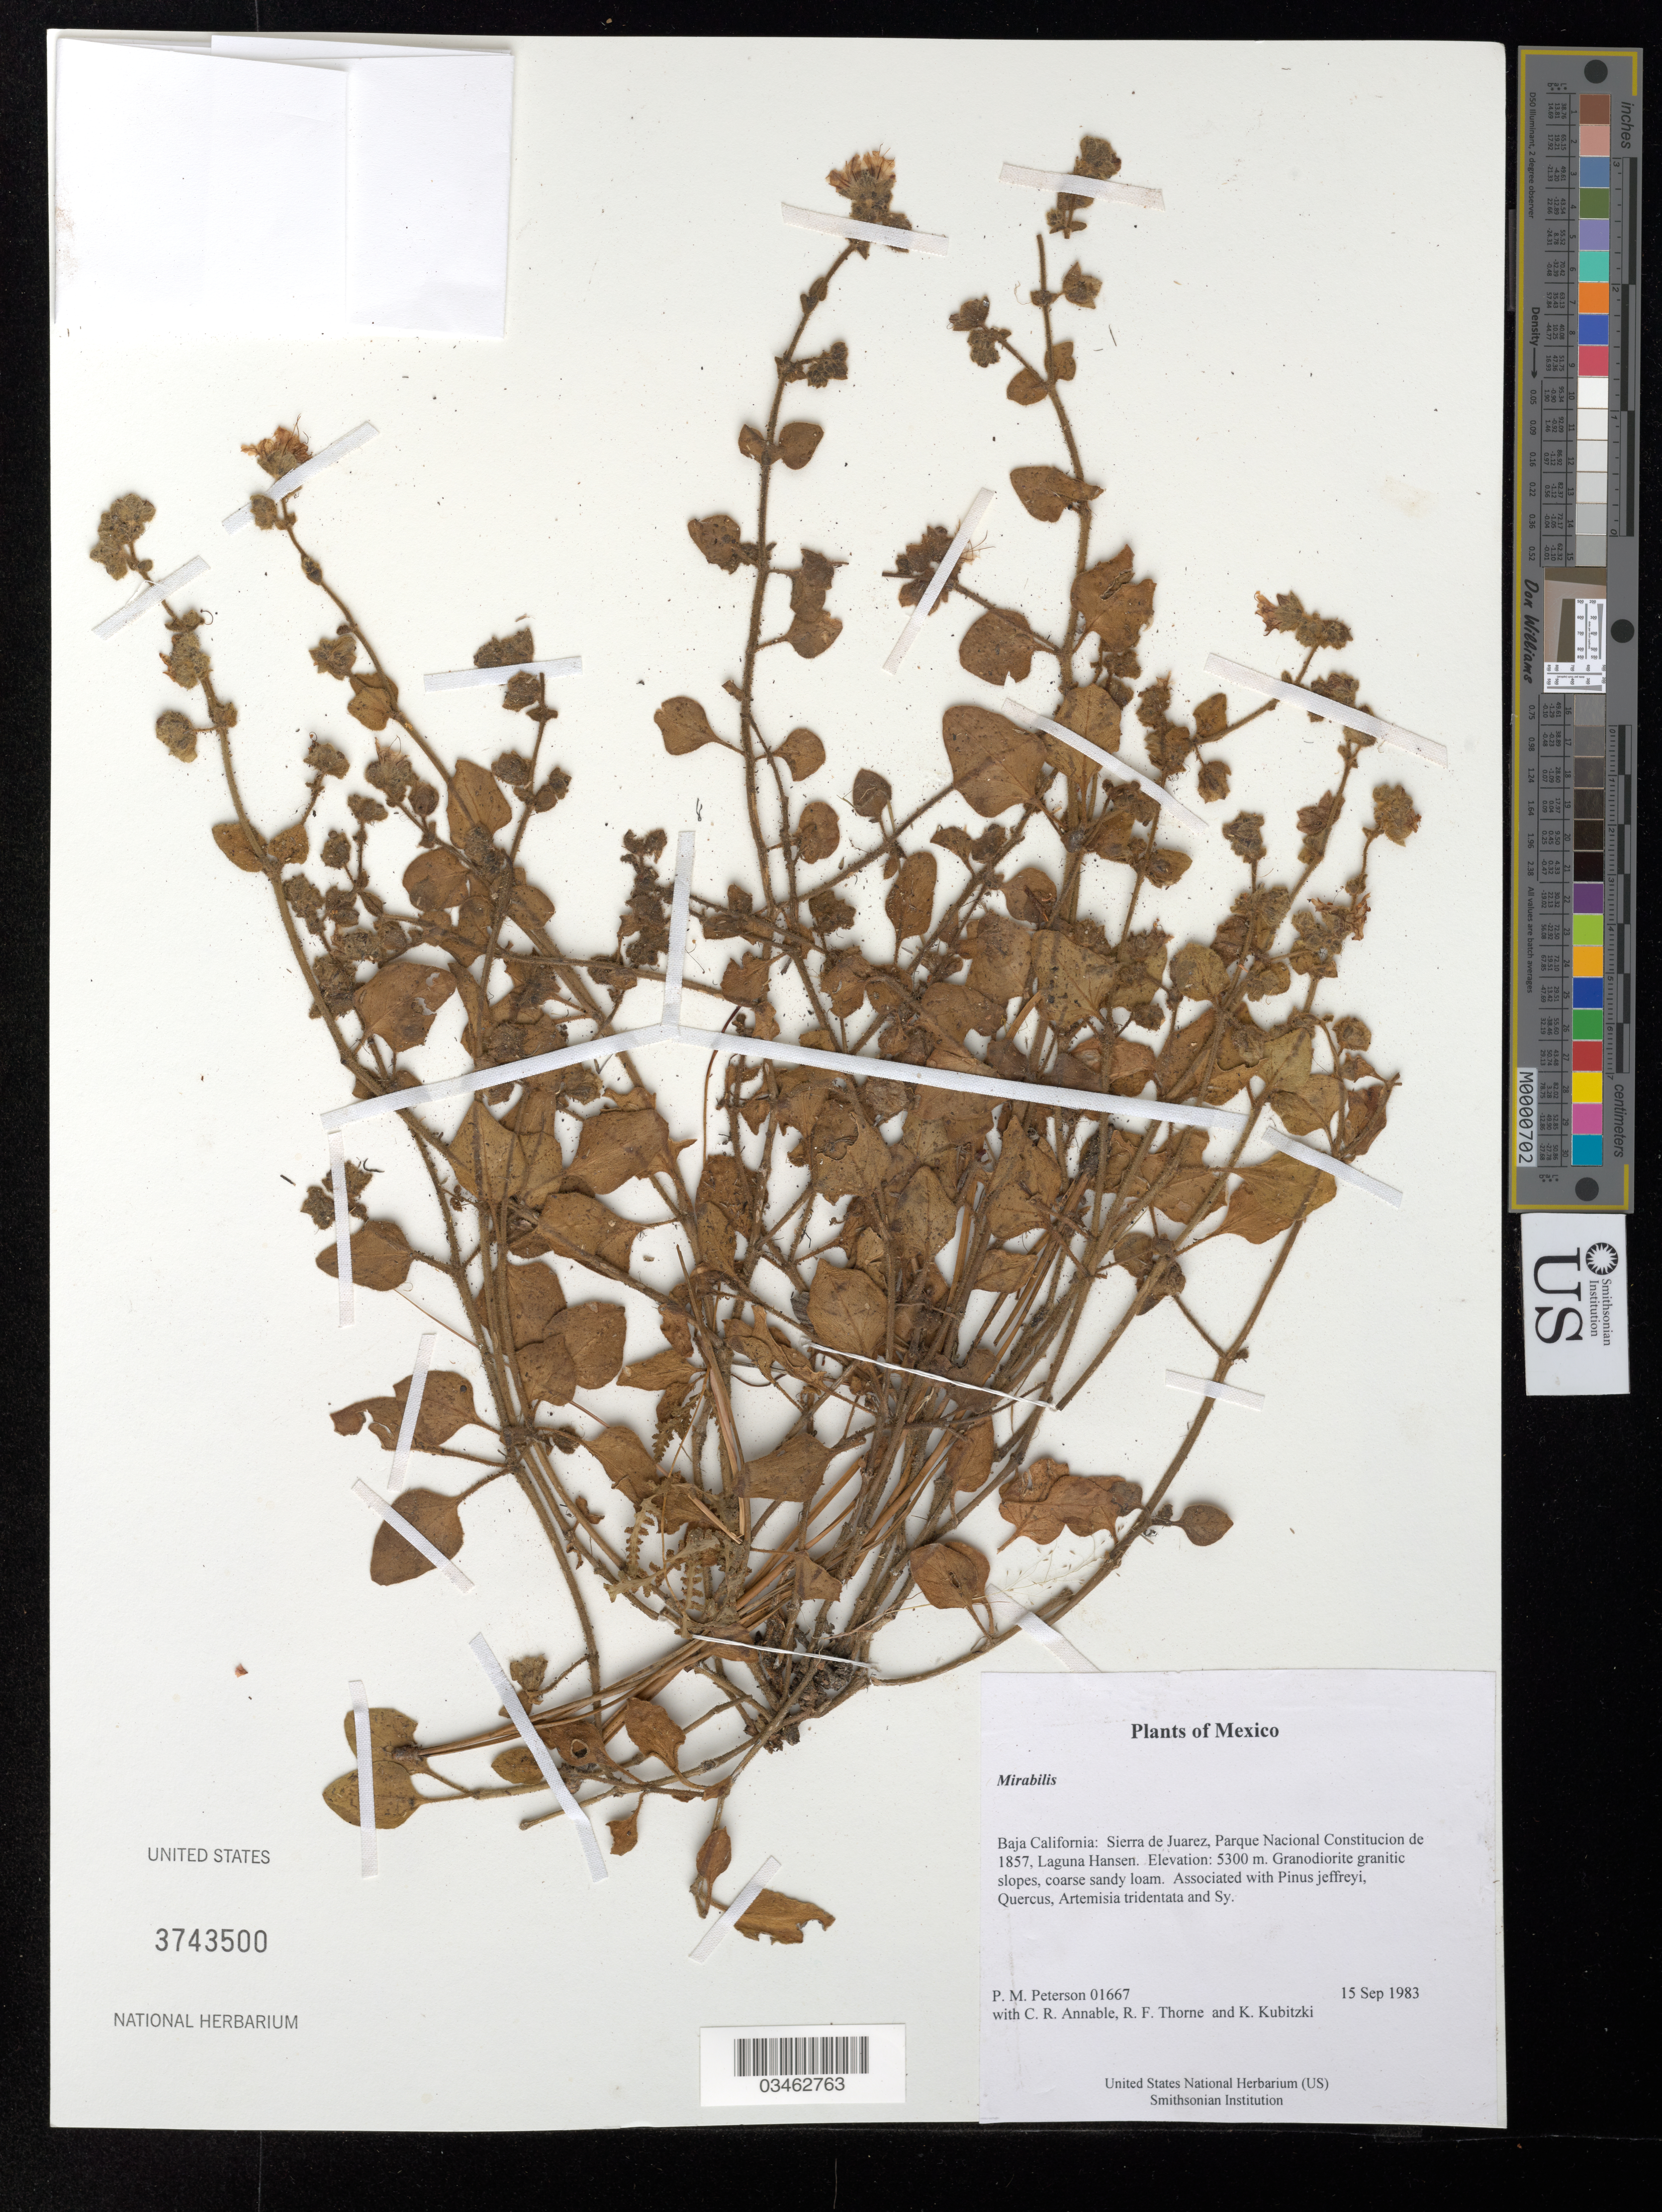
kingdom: Plantae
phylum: Tracheophyta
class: Magnoliopsida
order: Caryophyllales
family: Nyctaginaceae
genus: Mirabilis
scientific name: Mirabilis sp.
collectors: P. M. Peterson, C. R. Annable, R. F. Thorne & K. Kubitzki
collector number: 01667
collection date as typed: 15 Sep 1983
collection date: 1983-09-15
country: Mexico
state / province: Baja California Norte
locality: Sierra de Juarez, Parque Nacional Constitucion de 1857, Laguna Hansen.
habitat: Granodiorite granitic slopes, coarse sandy loam. Associated with Pinus jeffreyi, Quercus, Artemisia tridentata and Sy.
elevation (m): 5300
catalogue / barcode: US 3743500